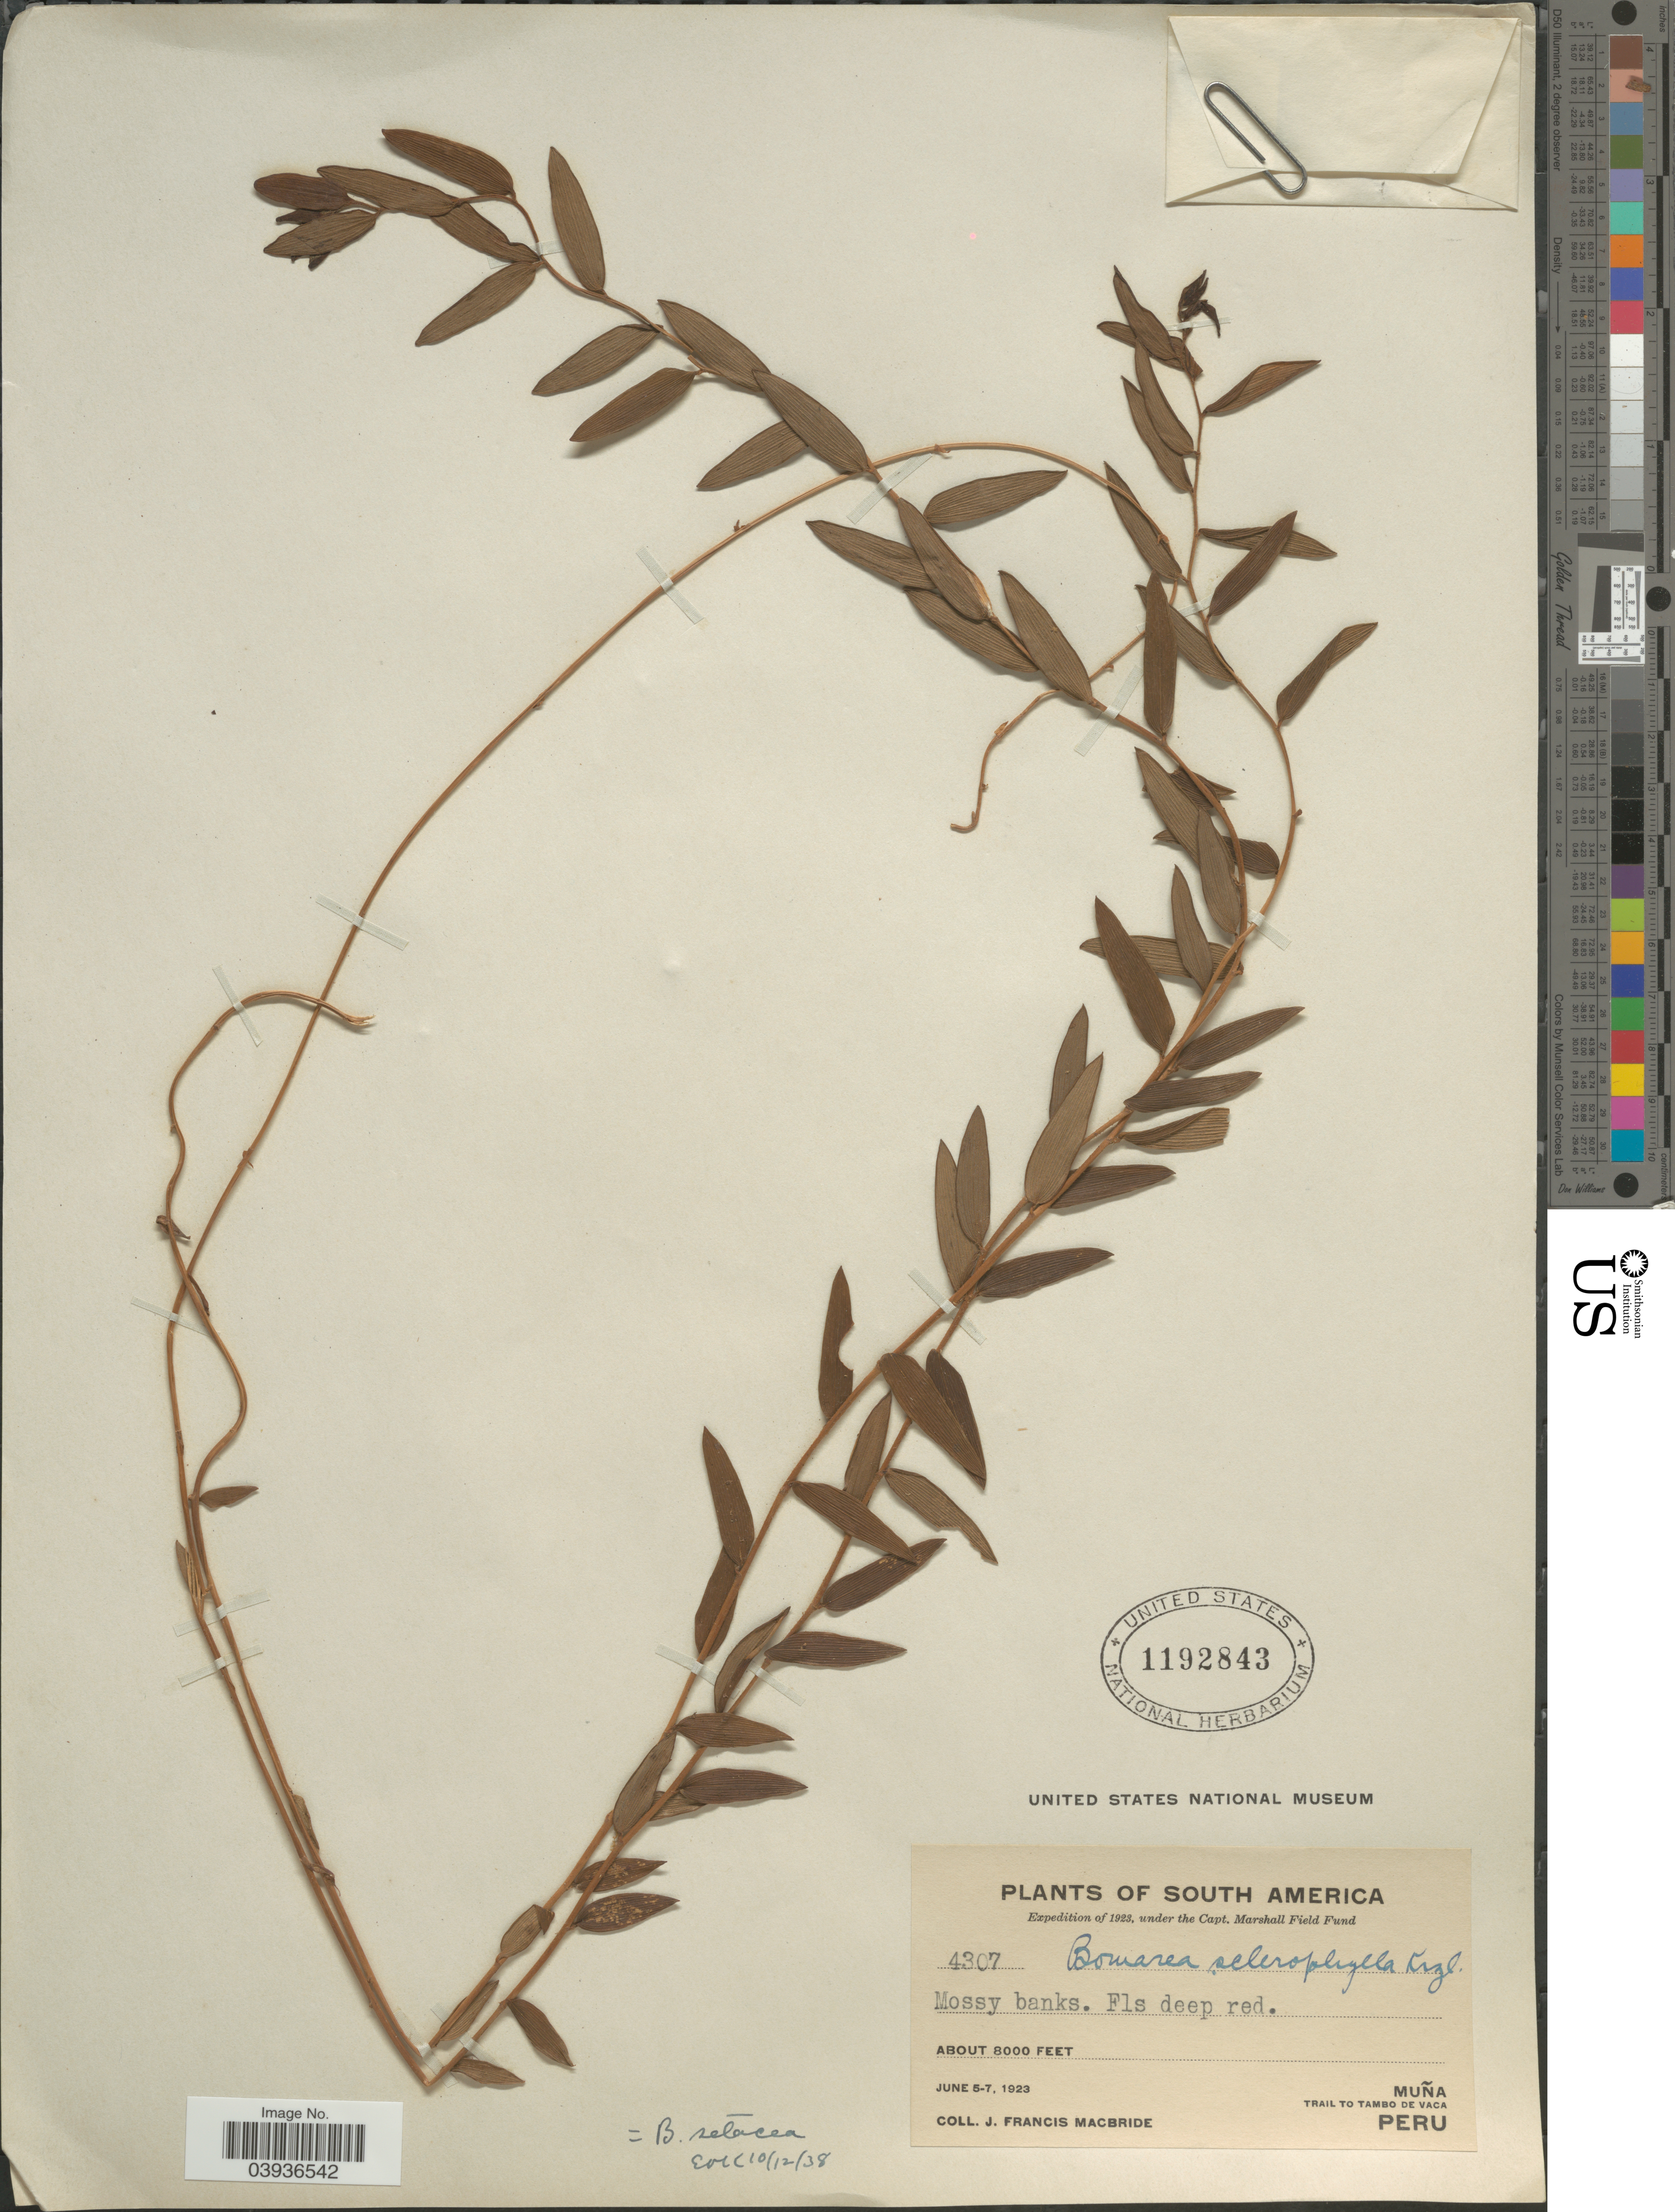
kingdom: Plantae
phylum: Tracheophyta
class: Liliopsida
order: Liliales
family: Alstroemeriaceae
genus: Bomarea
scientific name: Bomarea setacea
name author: (Ruiz & Pav.) Herb.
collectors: J. F. Macbride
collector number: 4307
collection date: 1923-06-05/1923-06-07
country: Peru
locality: Muna. Trail to Tambo de Vaca.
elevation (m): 2438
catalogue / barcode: US 1192843